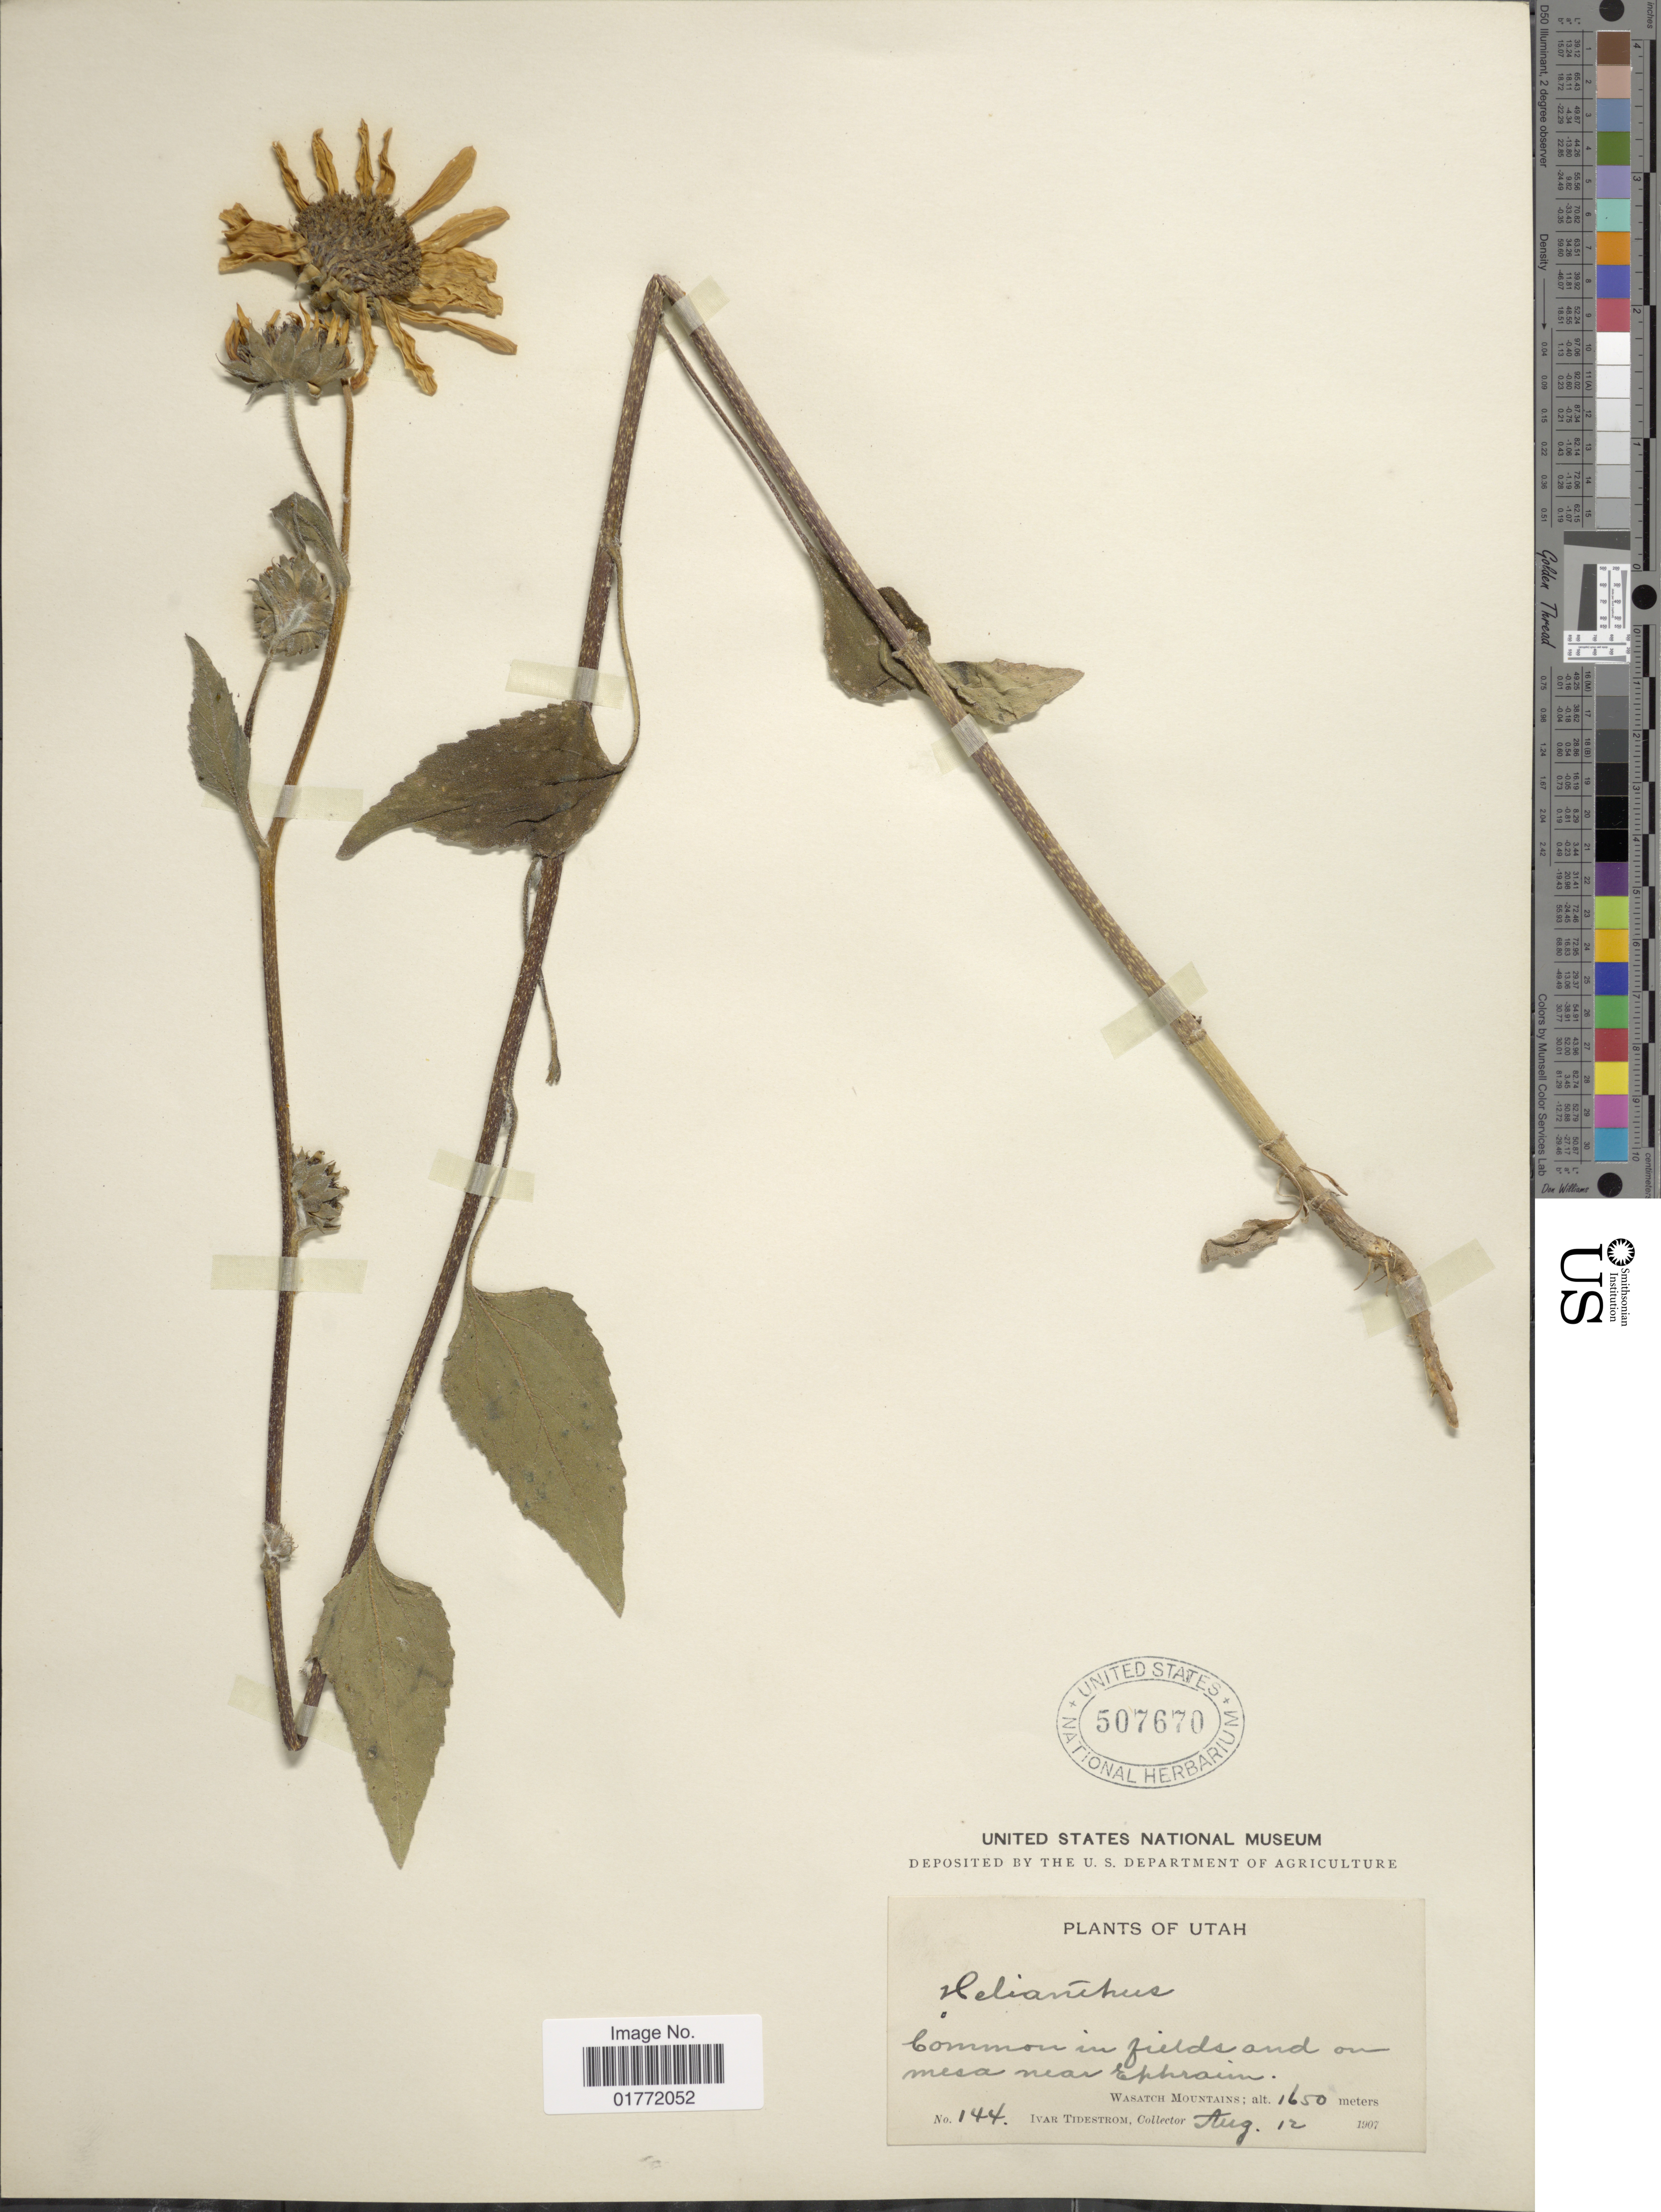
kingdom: Plantae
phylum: Tracheophyta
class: Magnoliopsida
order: Asterales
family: Asteraceae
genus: Helianthus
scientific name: Helianthus sp.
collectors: I. F. Tidestrom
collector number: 144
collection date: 1907-08-12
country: United States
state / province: Utah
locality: Common in fields and on mesa near Ephraim, Wasatch Mountains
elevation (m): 1650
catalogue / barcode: US 507670